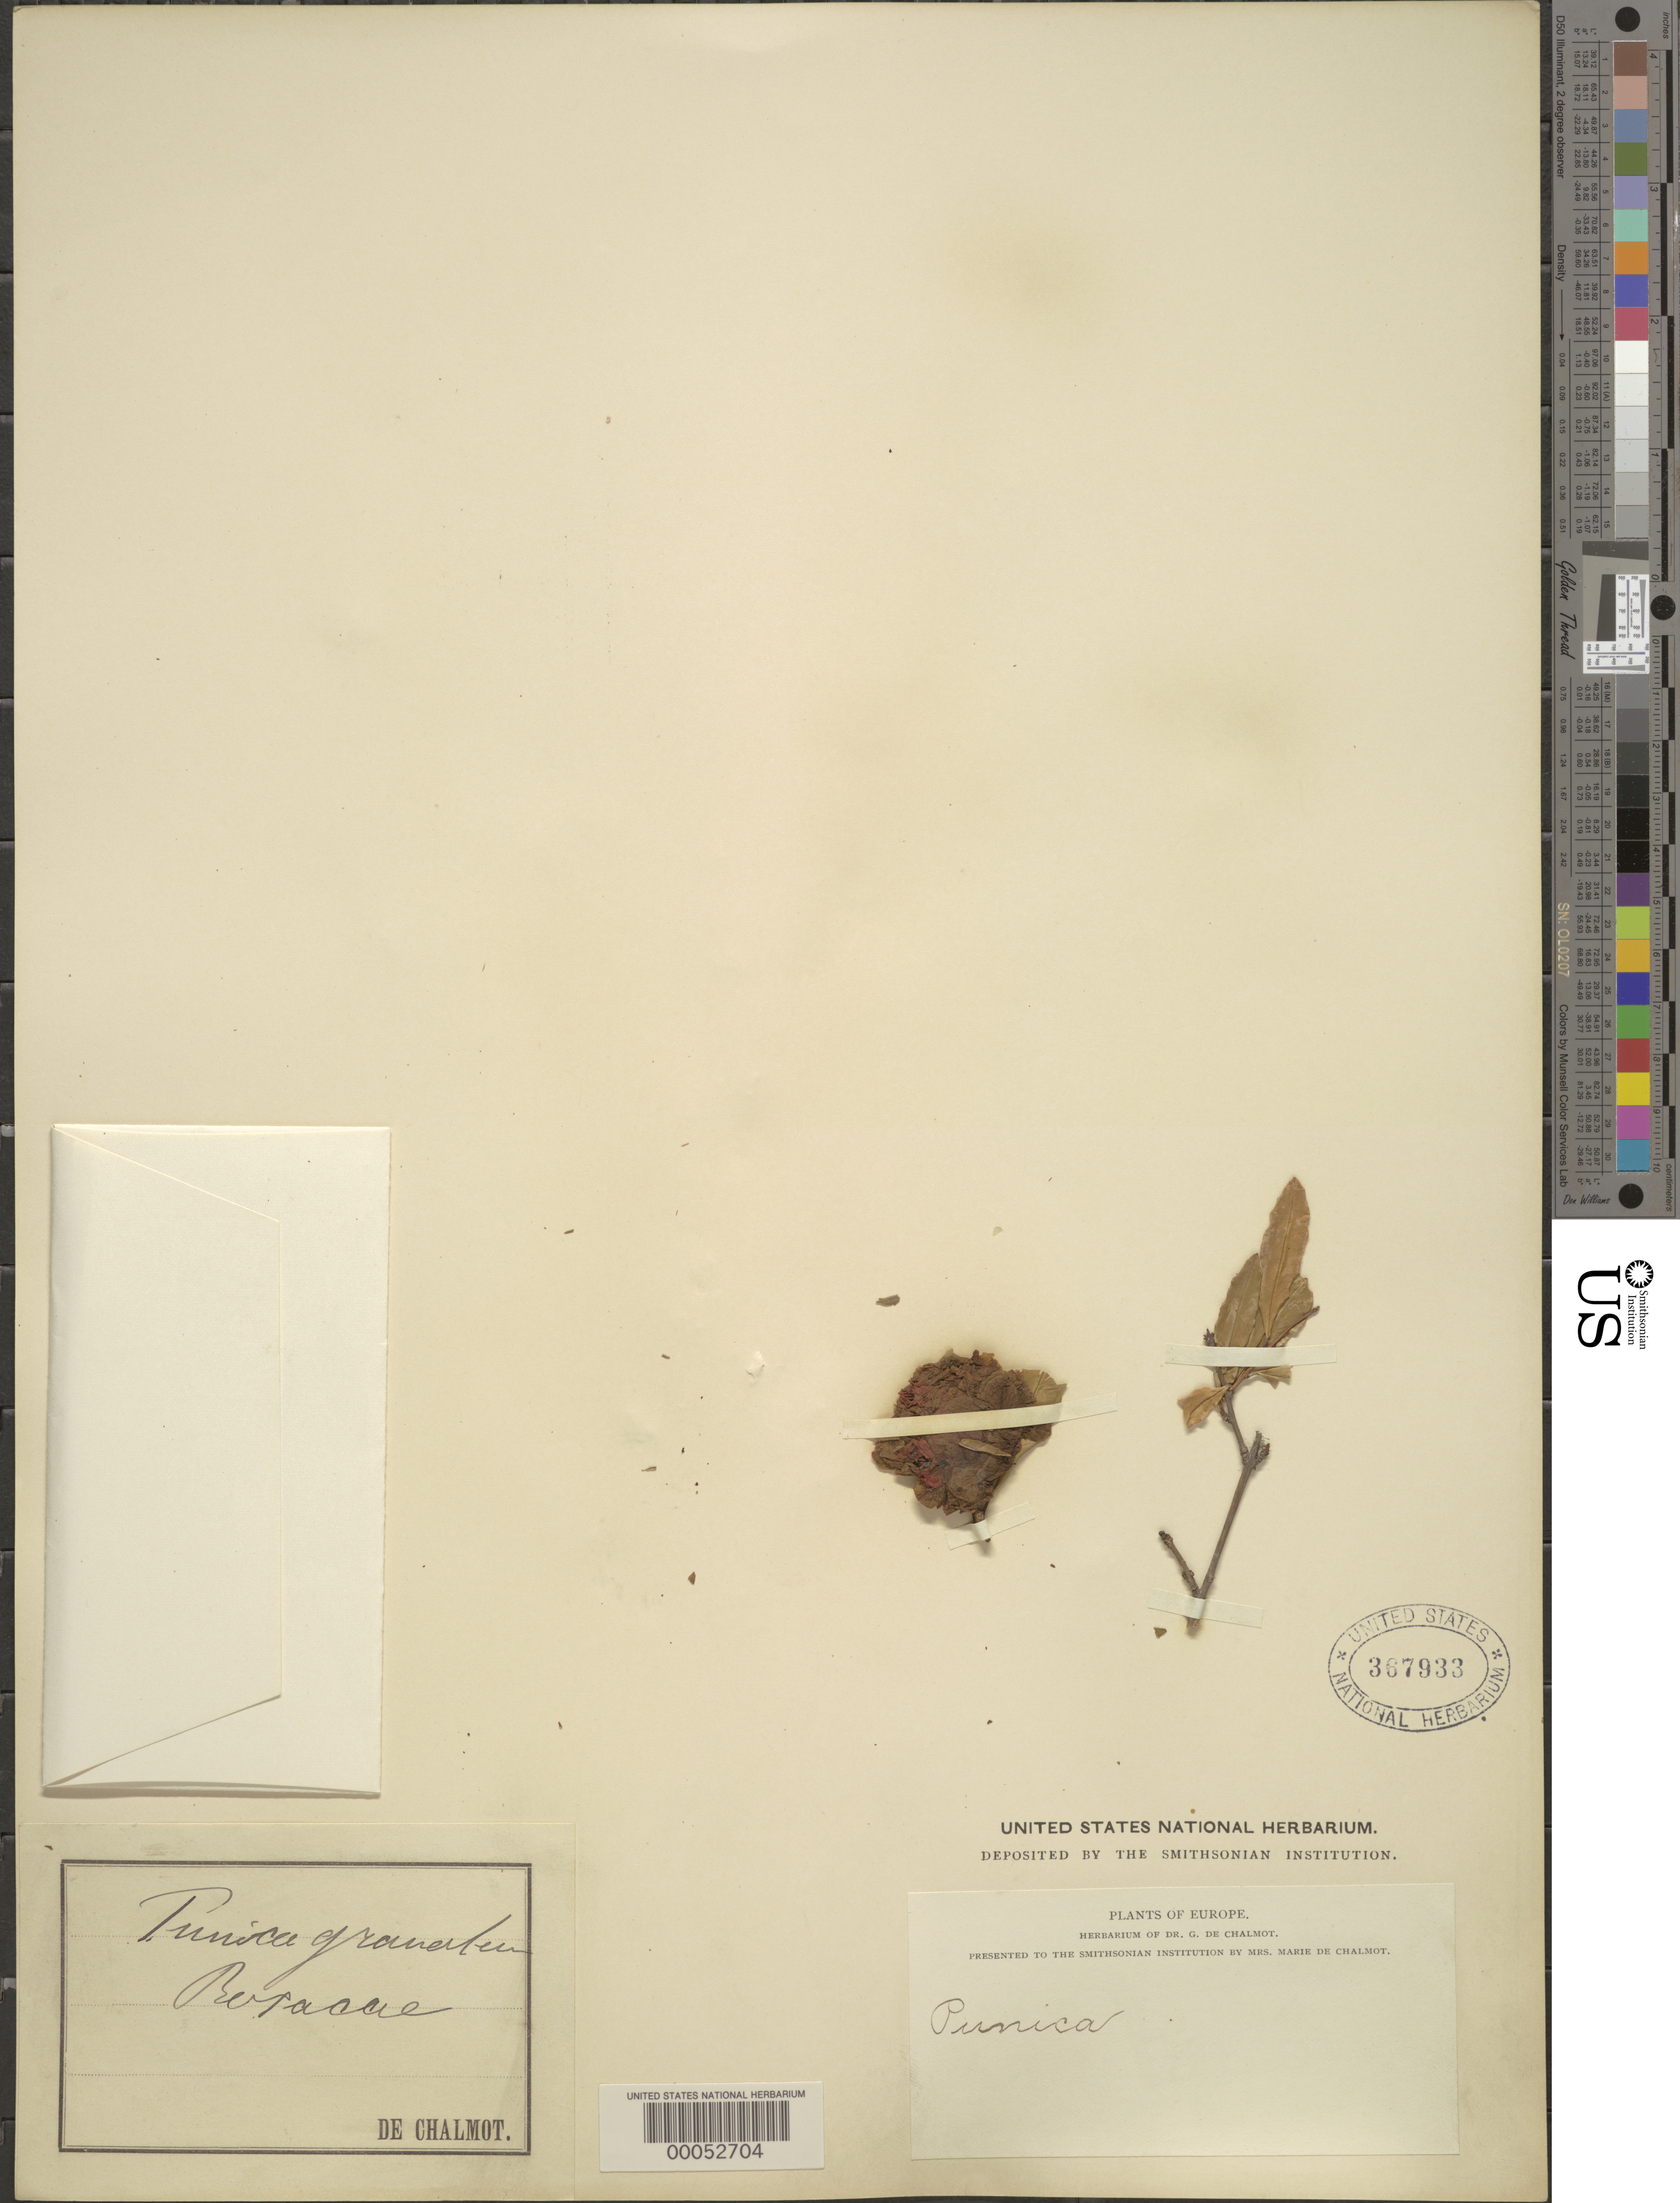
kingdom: Plantae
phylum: Tracheophyta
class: Magnoliopsida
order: Myrtales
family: Lythraceae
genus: Punica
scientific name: Punica granatum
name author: L.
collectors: G. de Chalmot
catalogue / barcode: US 367933